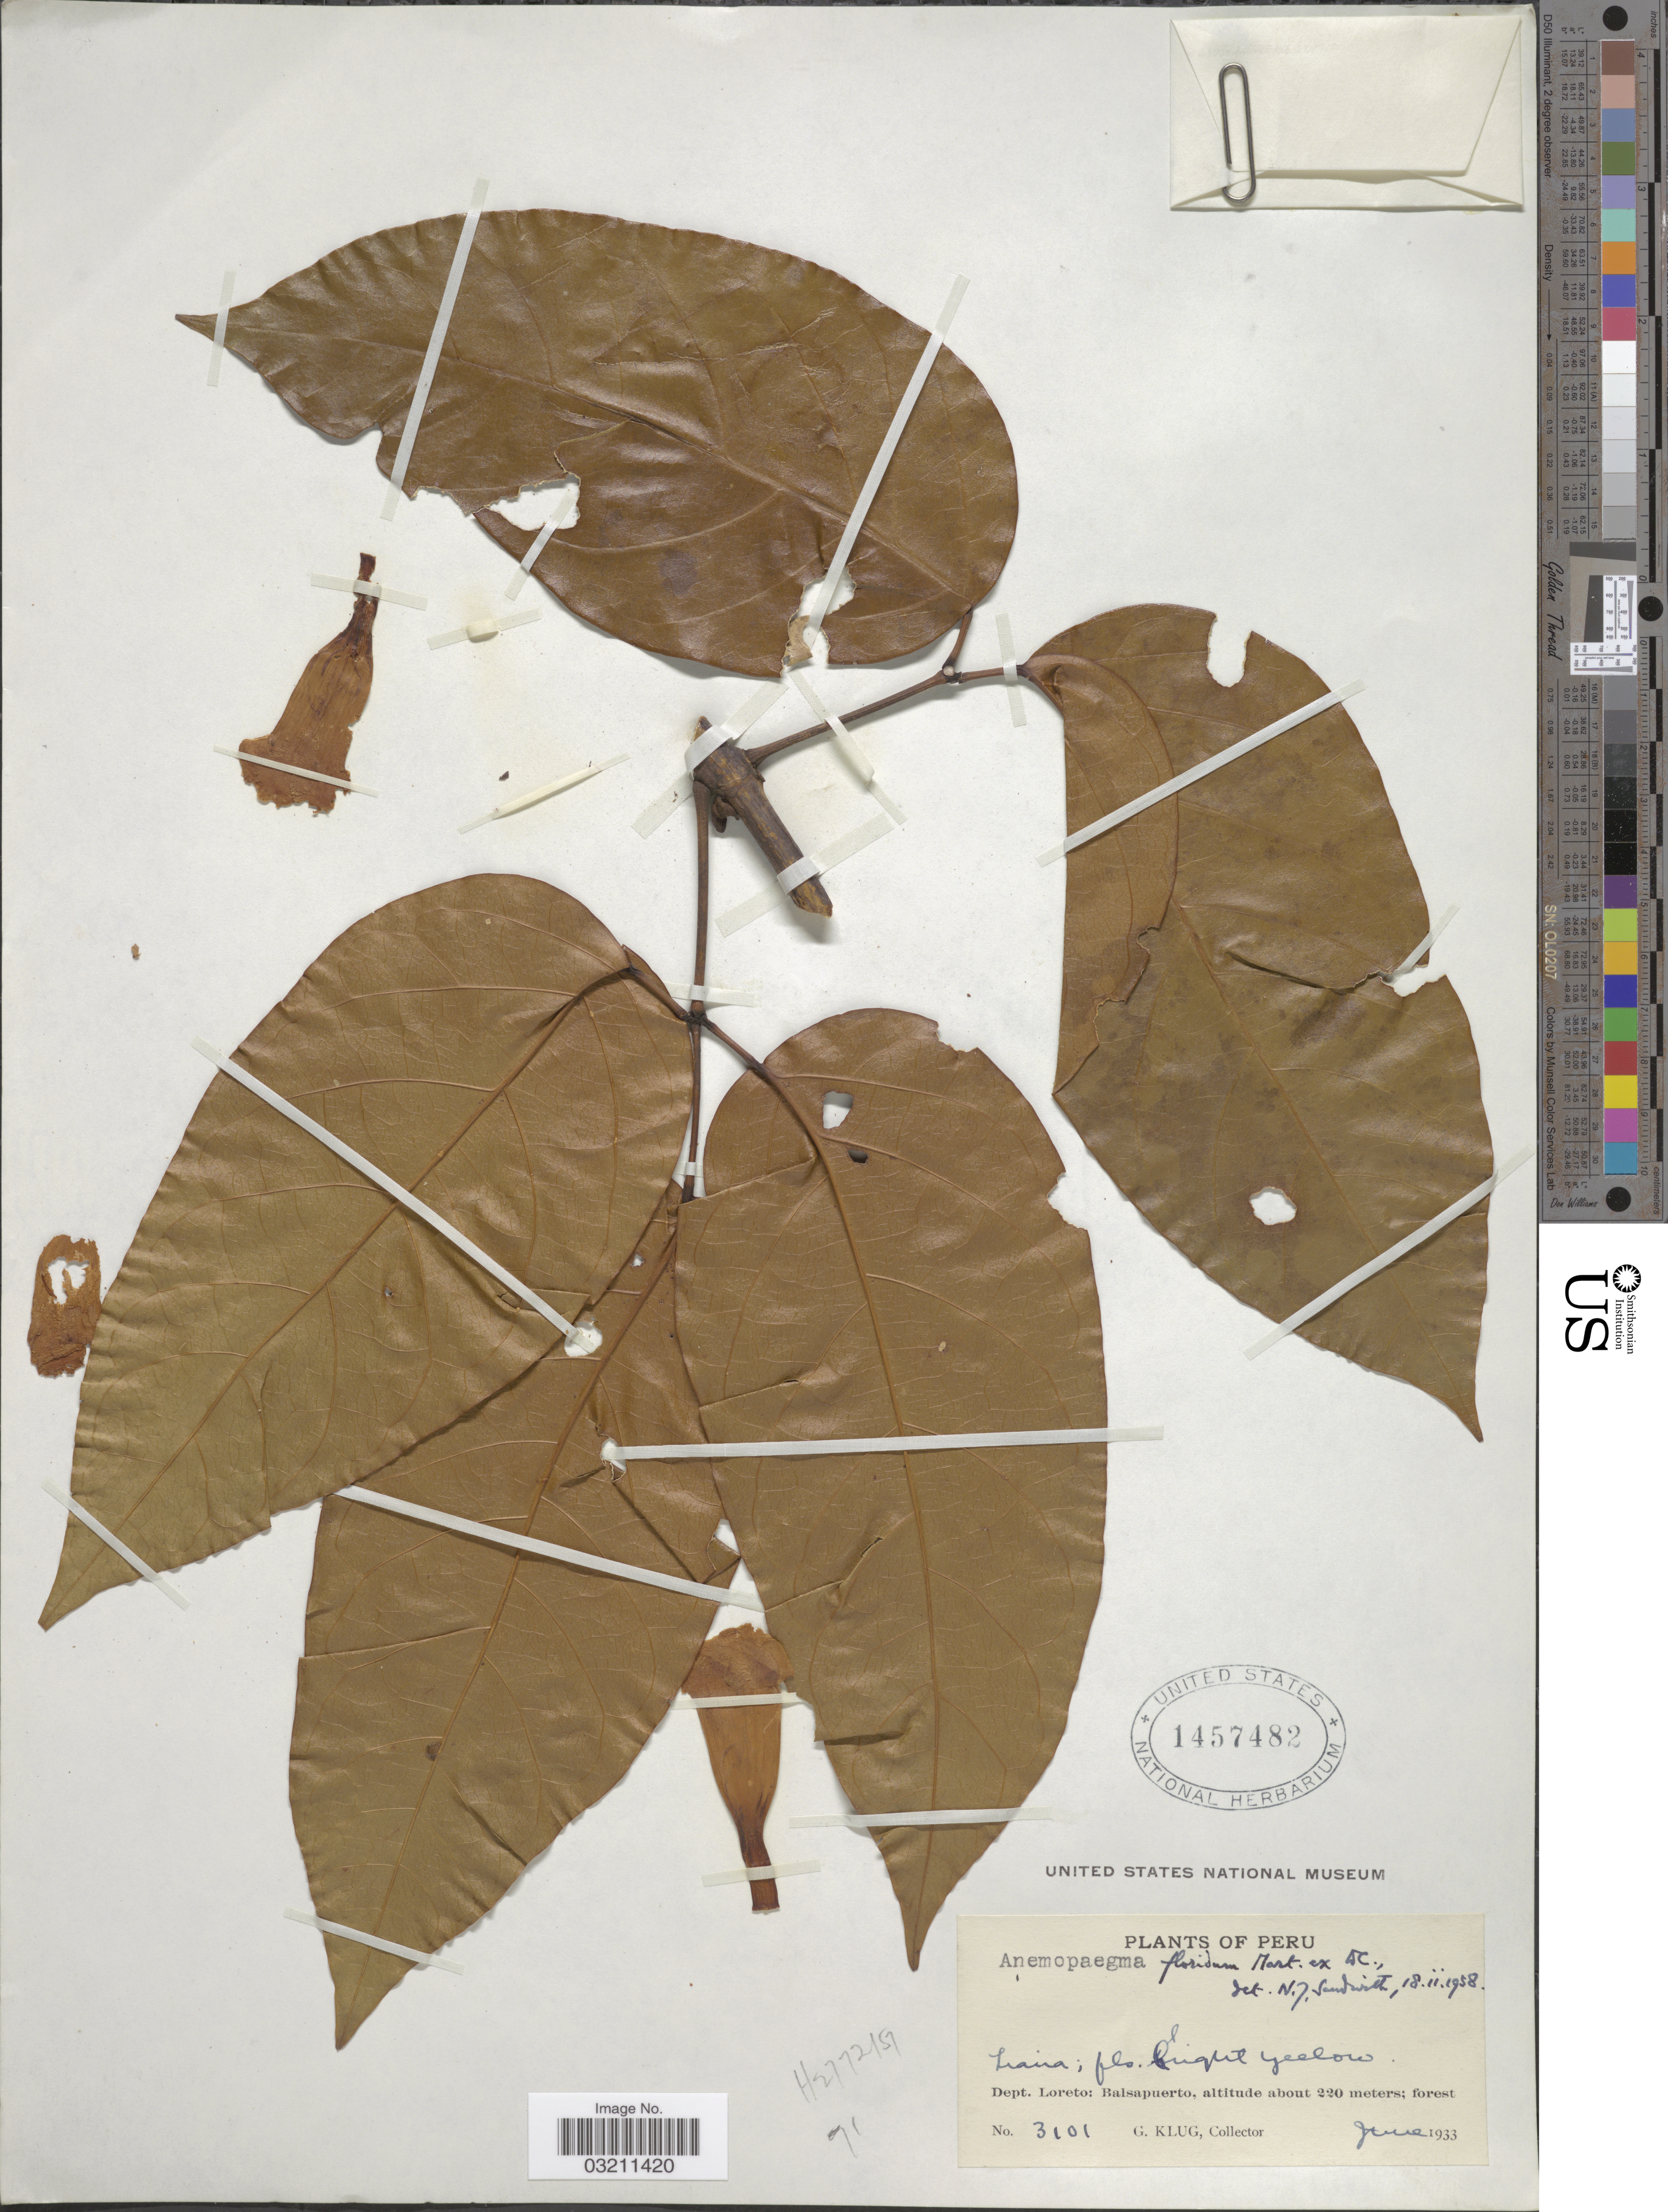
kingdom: Plantae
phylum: Tracheophyta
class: Magnoliopsida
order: Lamiales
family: Bignoniaceae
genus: Anemopaegma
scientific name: Anemopaegma floridum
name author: Mart. ex DC.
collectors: G. Klug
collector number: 3101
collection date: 1933-06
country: Peru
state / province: Loreto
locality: Dept. Loreto: Balsapuerto.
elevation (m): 220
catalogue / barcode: US 1457482